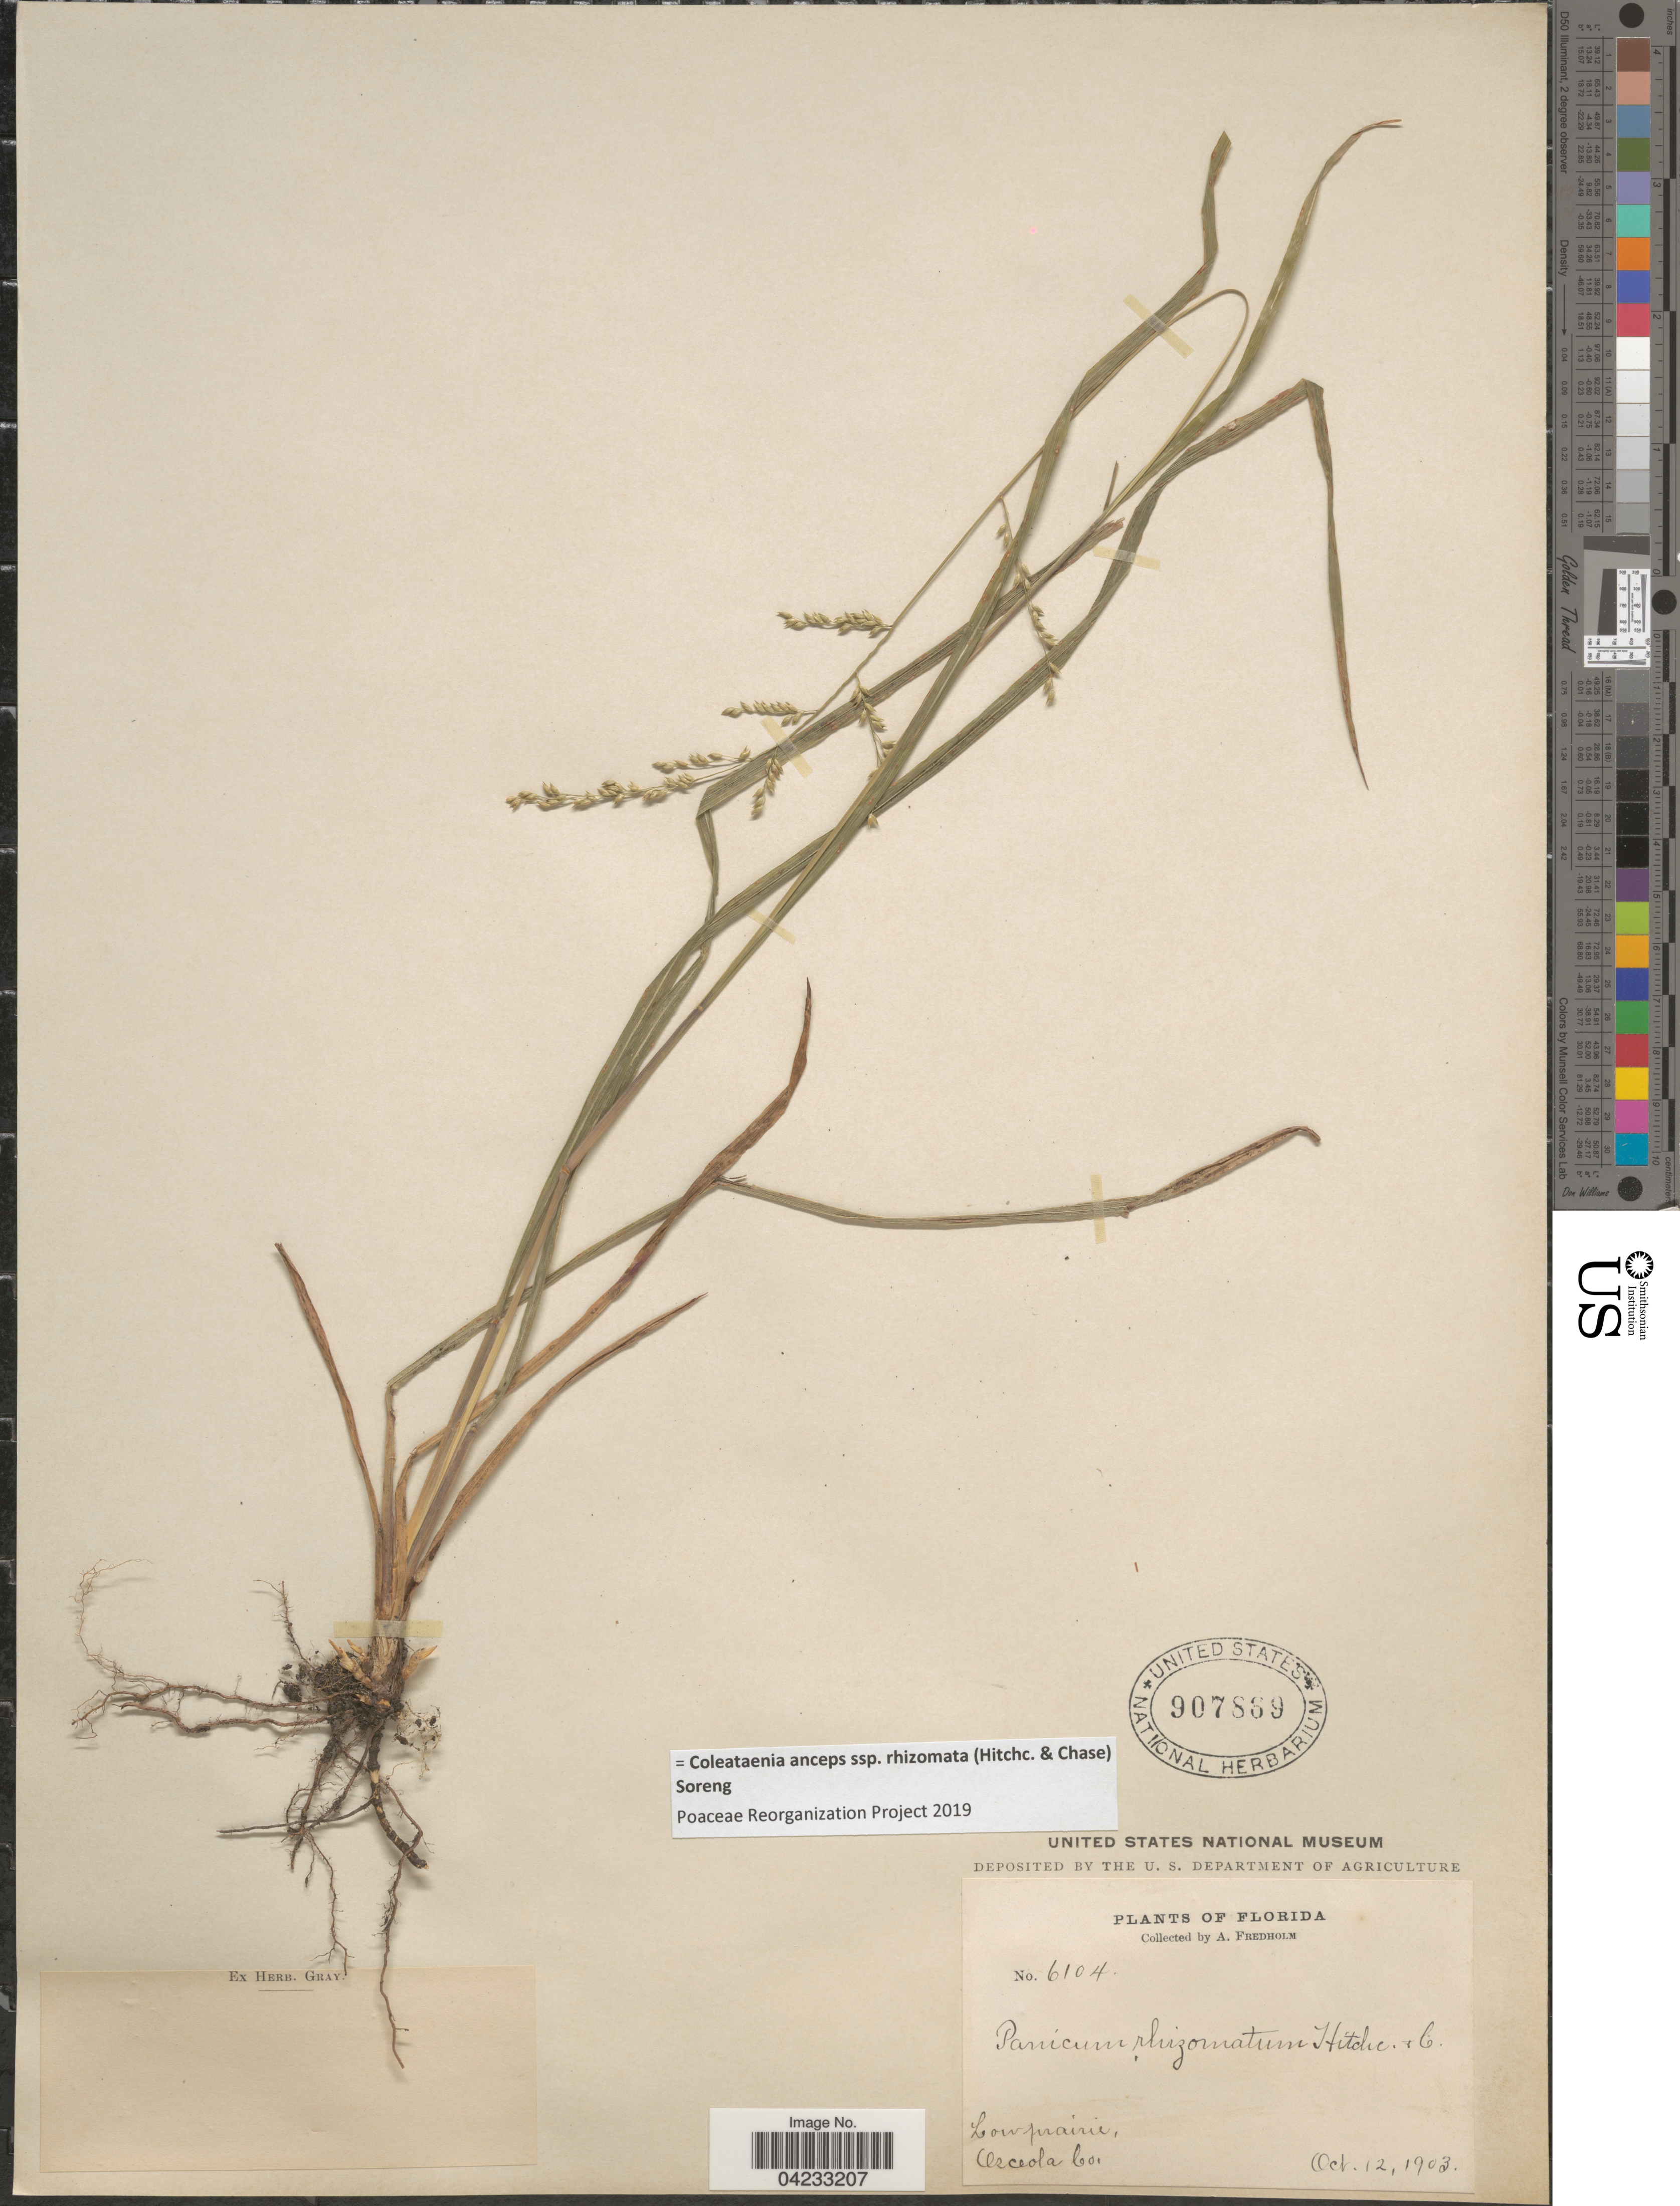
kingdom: Plantae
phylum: Tracheophyta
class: Liliopsida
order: Poales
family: Poaceae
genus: Coleataenia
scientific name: Coleataenia anceps subsp. rhizomata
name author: (Hitchc. & Chase) Soreng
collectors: A. Fredholm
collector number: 6104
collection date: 1903-10-12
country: United States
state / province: Florida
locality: Low prairie. Osceola Co.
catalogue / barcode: US 907869